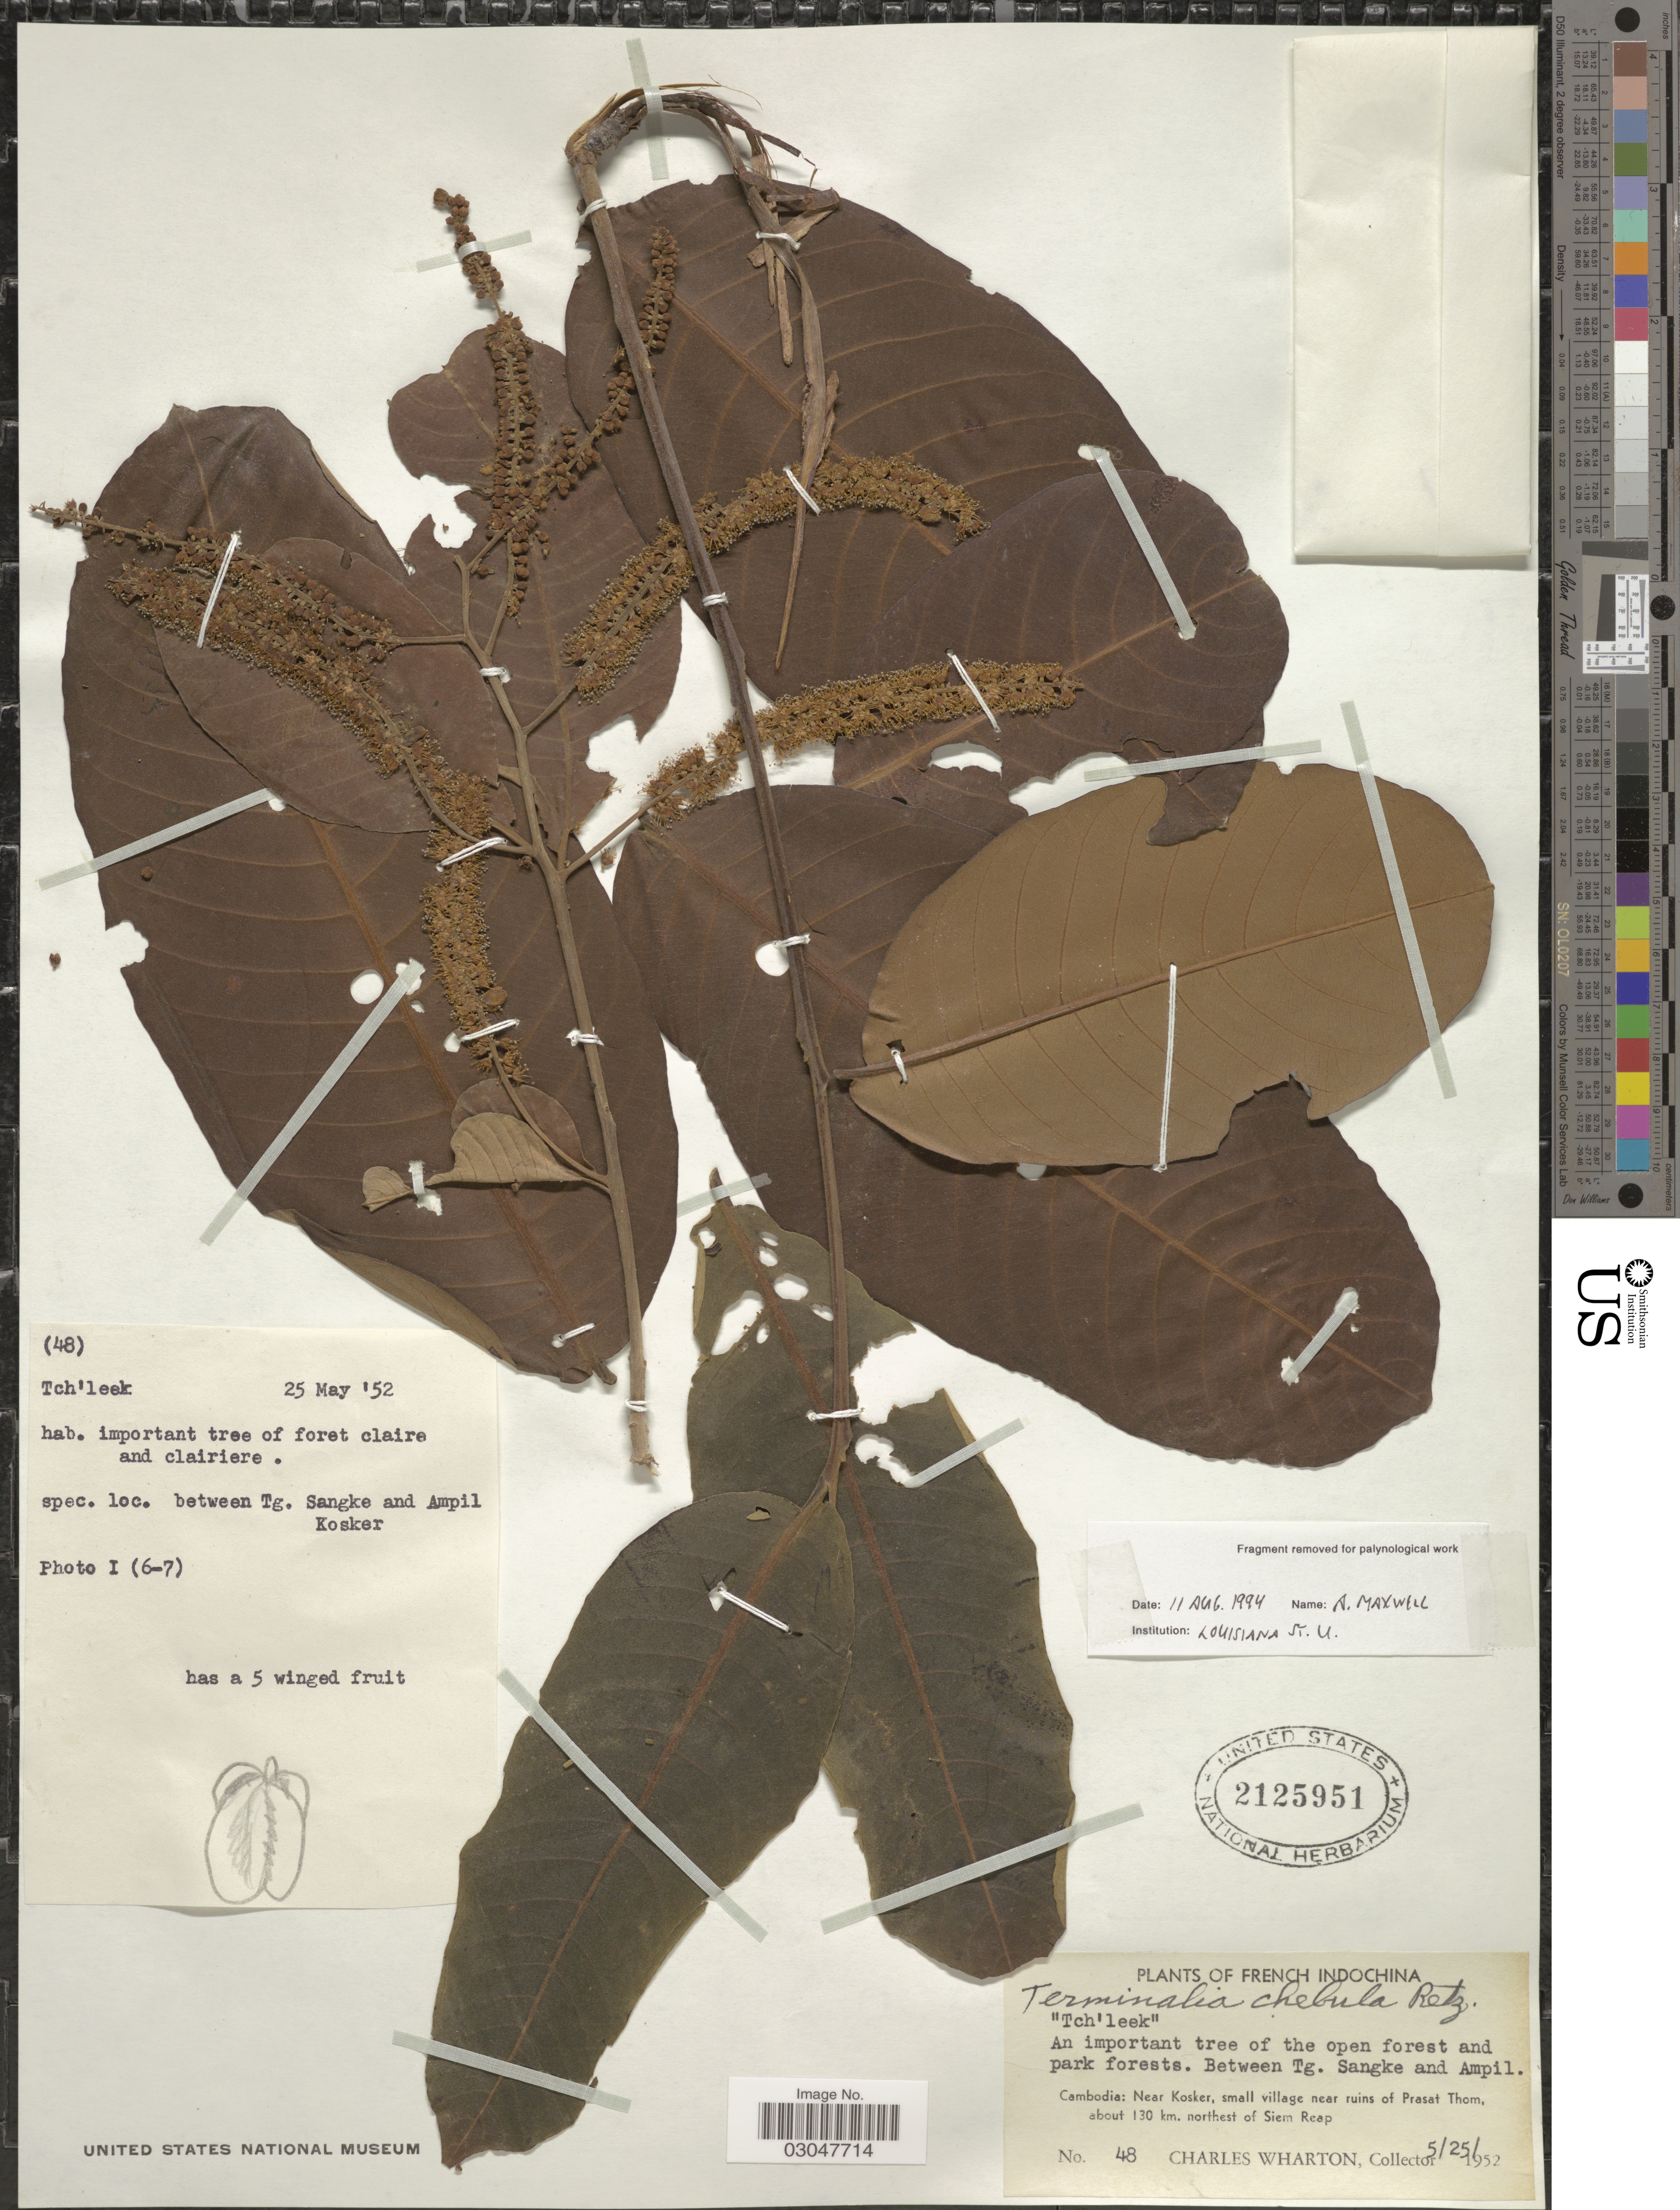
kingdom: Plantae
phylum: Tracheophyta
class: Magnoliopsida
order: Myrtales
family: Combretaceae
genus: Terminalia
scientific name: Terminalia chebula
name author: Retz.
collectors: C. Wharton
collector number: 48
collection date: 1952-05-25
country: Cambodia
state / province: Siĕm Réab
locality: French Indochina. Between Tg. Sangke and Ampil. Near Kosker, small village near ruins of Prasat Thom, about 130 km. northest of Siem Reap.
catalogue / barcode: US 2125951